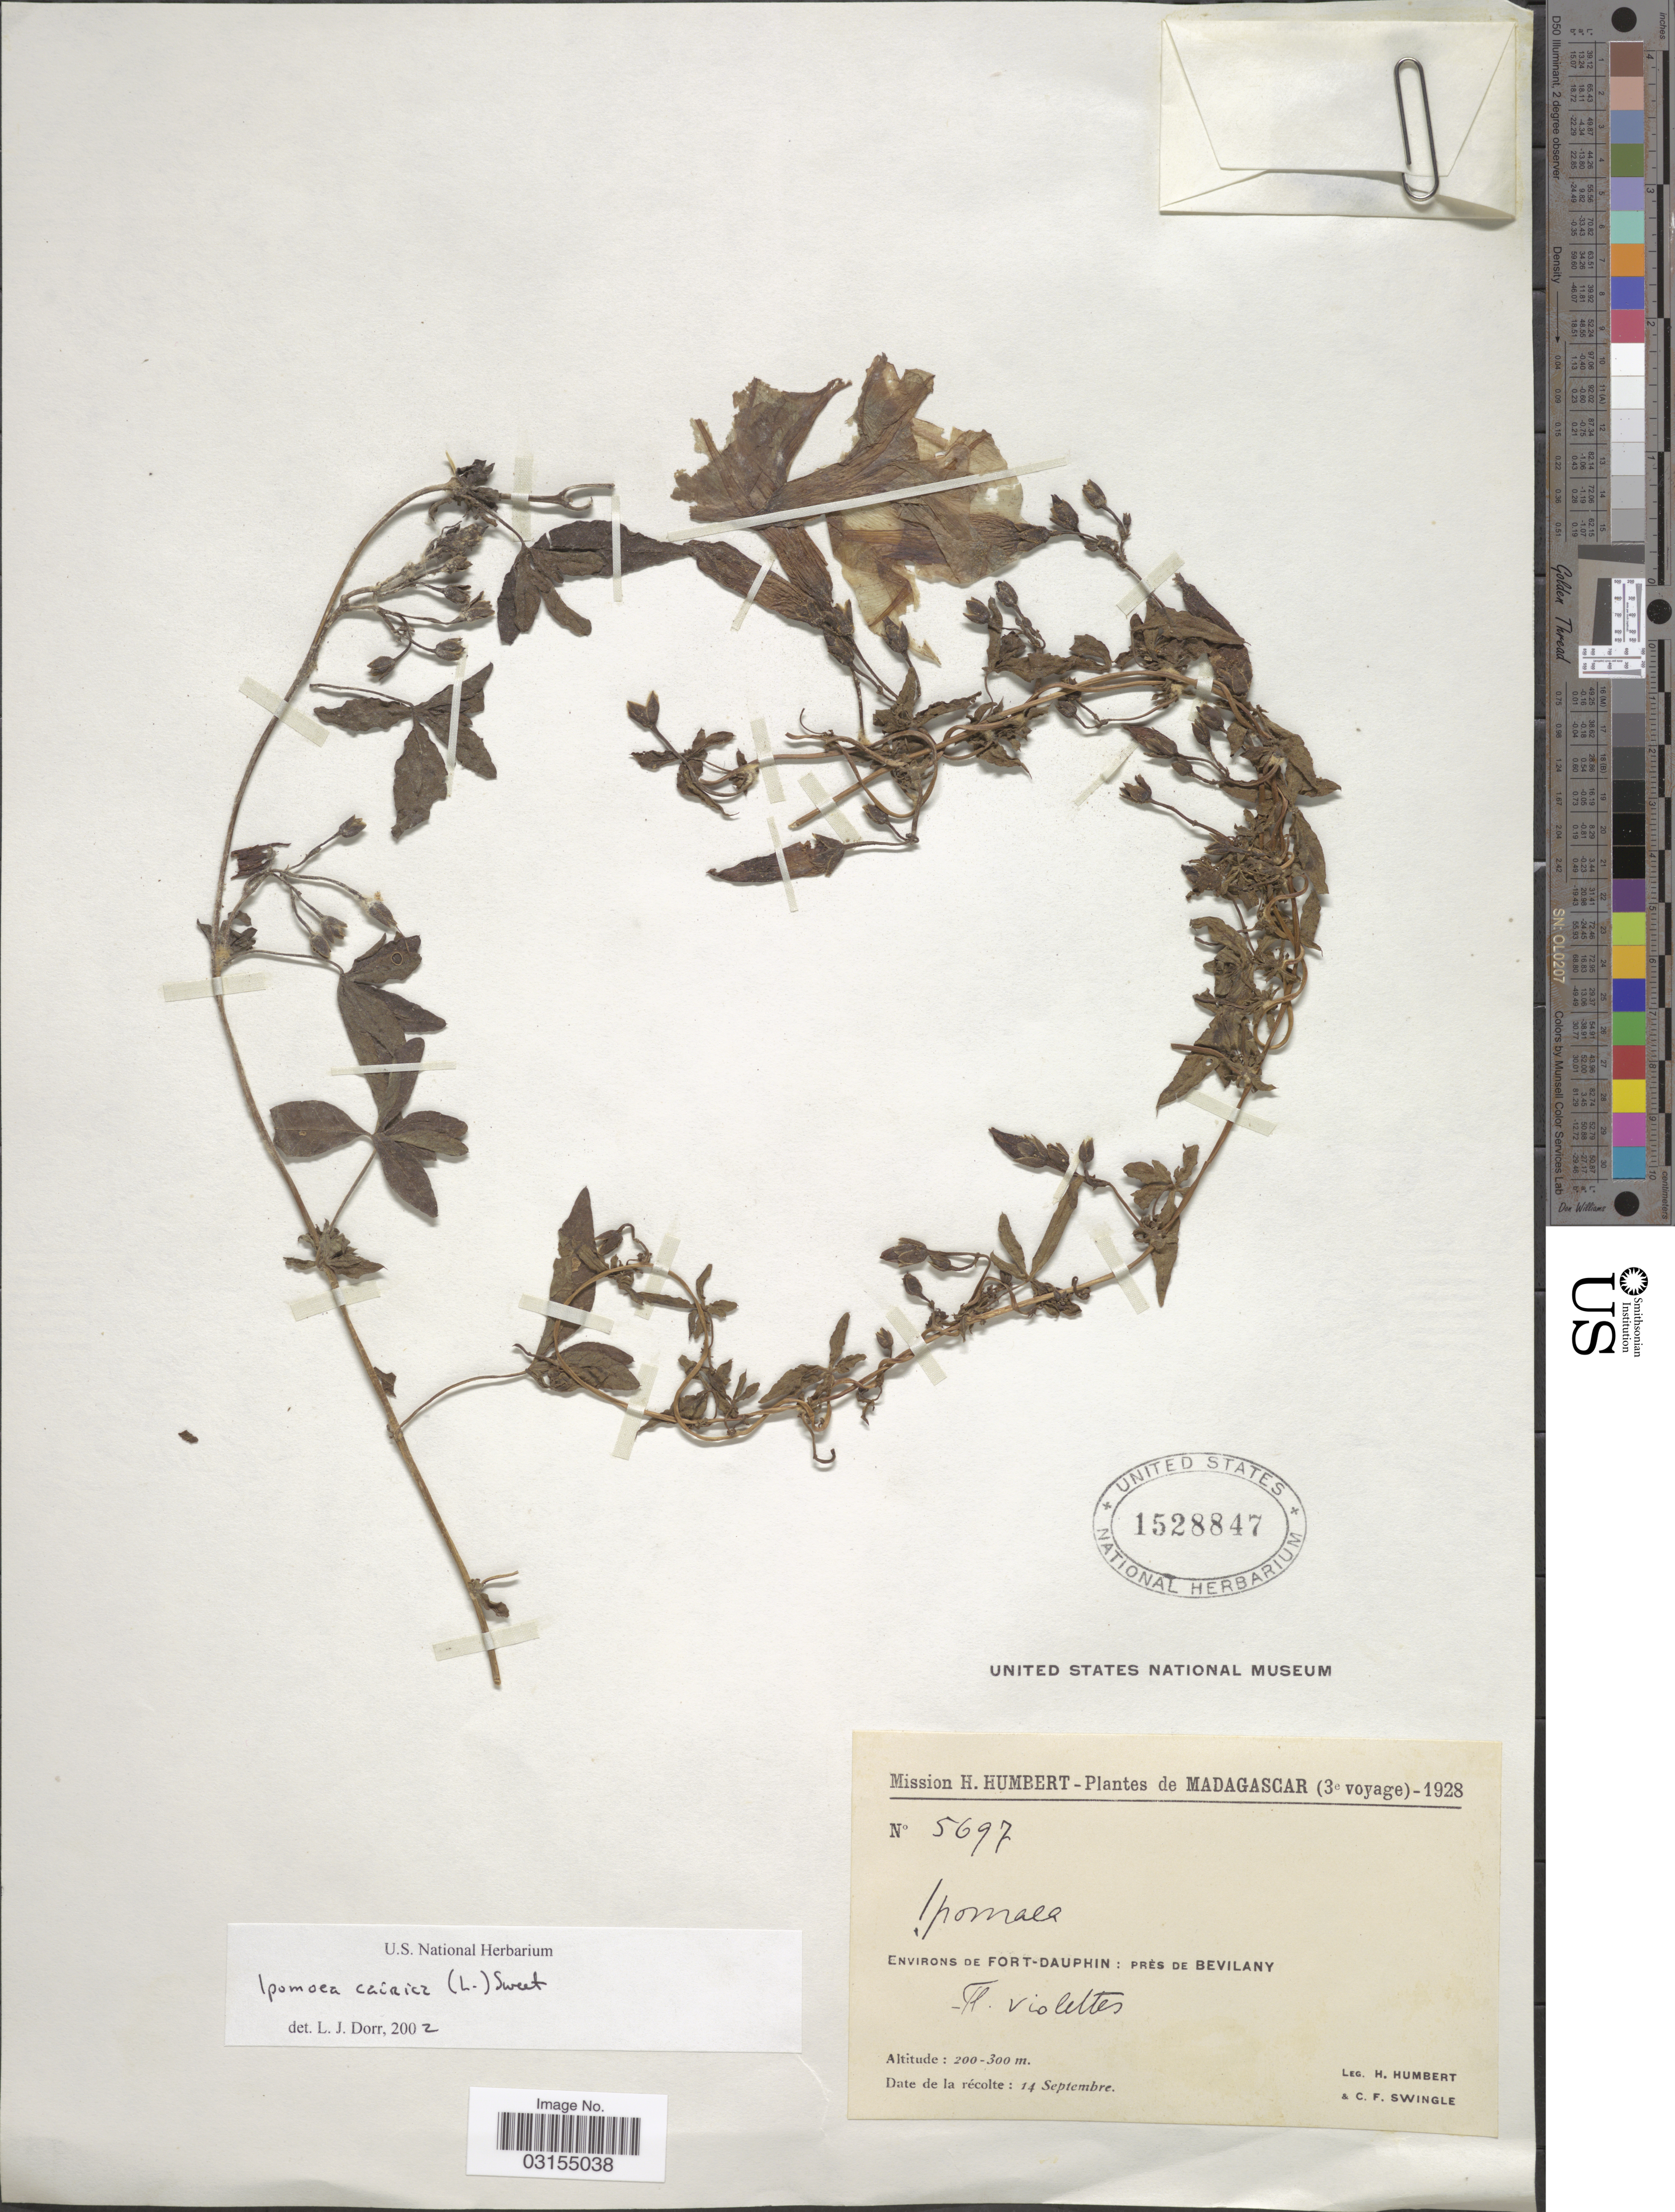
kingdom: Plantae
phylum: Tracheophyta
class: Magnoliopsida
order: Solanales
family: Convolvulaceae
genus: Ipomoea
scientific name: Ipomoea cairica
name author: (L.) Sweet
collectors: H. Humbert & C. Swingle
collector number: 5697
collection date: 1928-09-14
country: Madagascar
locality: Environs de Fort-Dauphin: Prés de Bevilany.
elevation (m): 200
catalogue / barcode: US 1528847